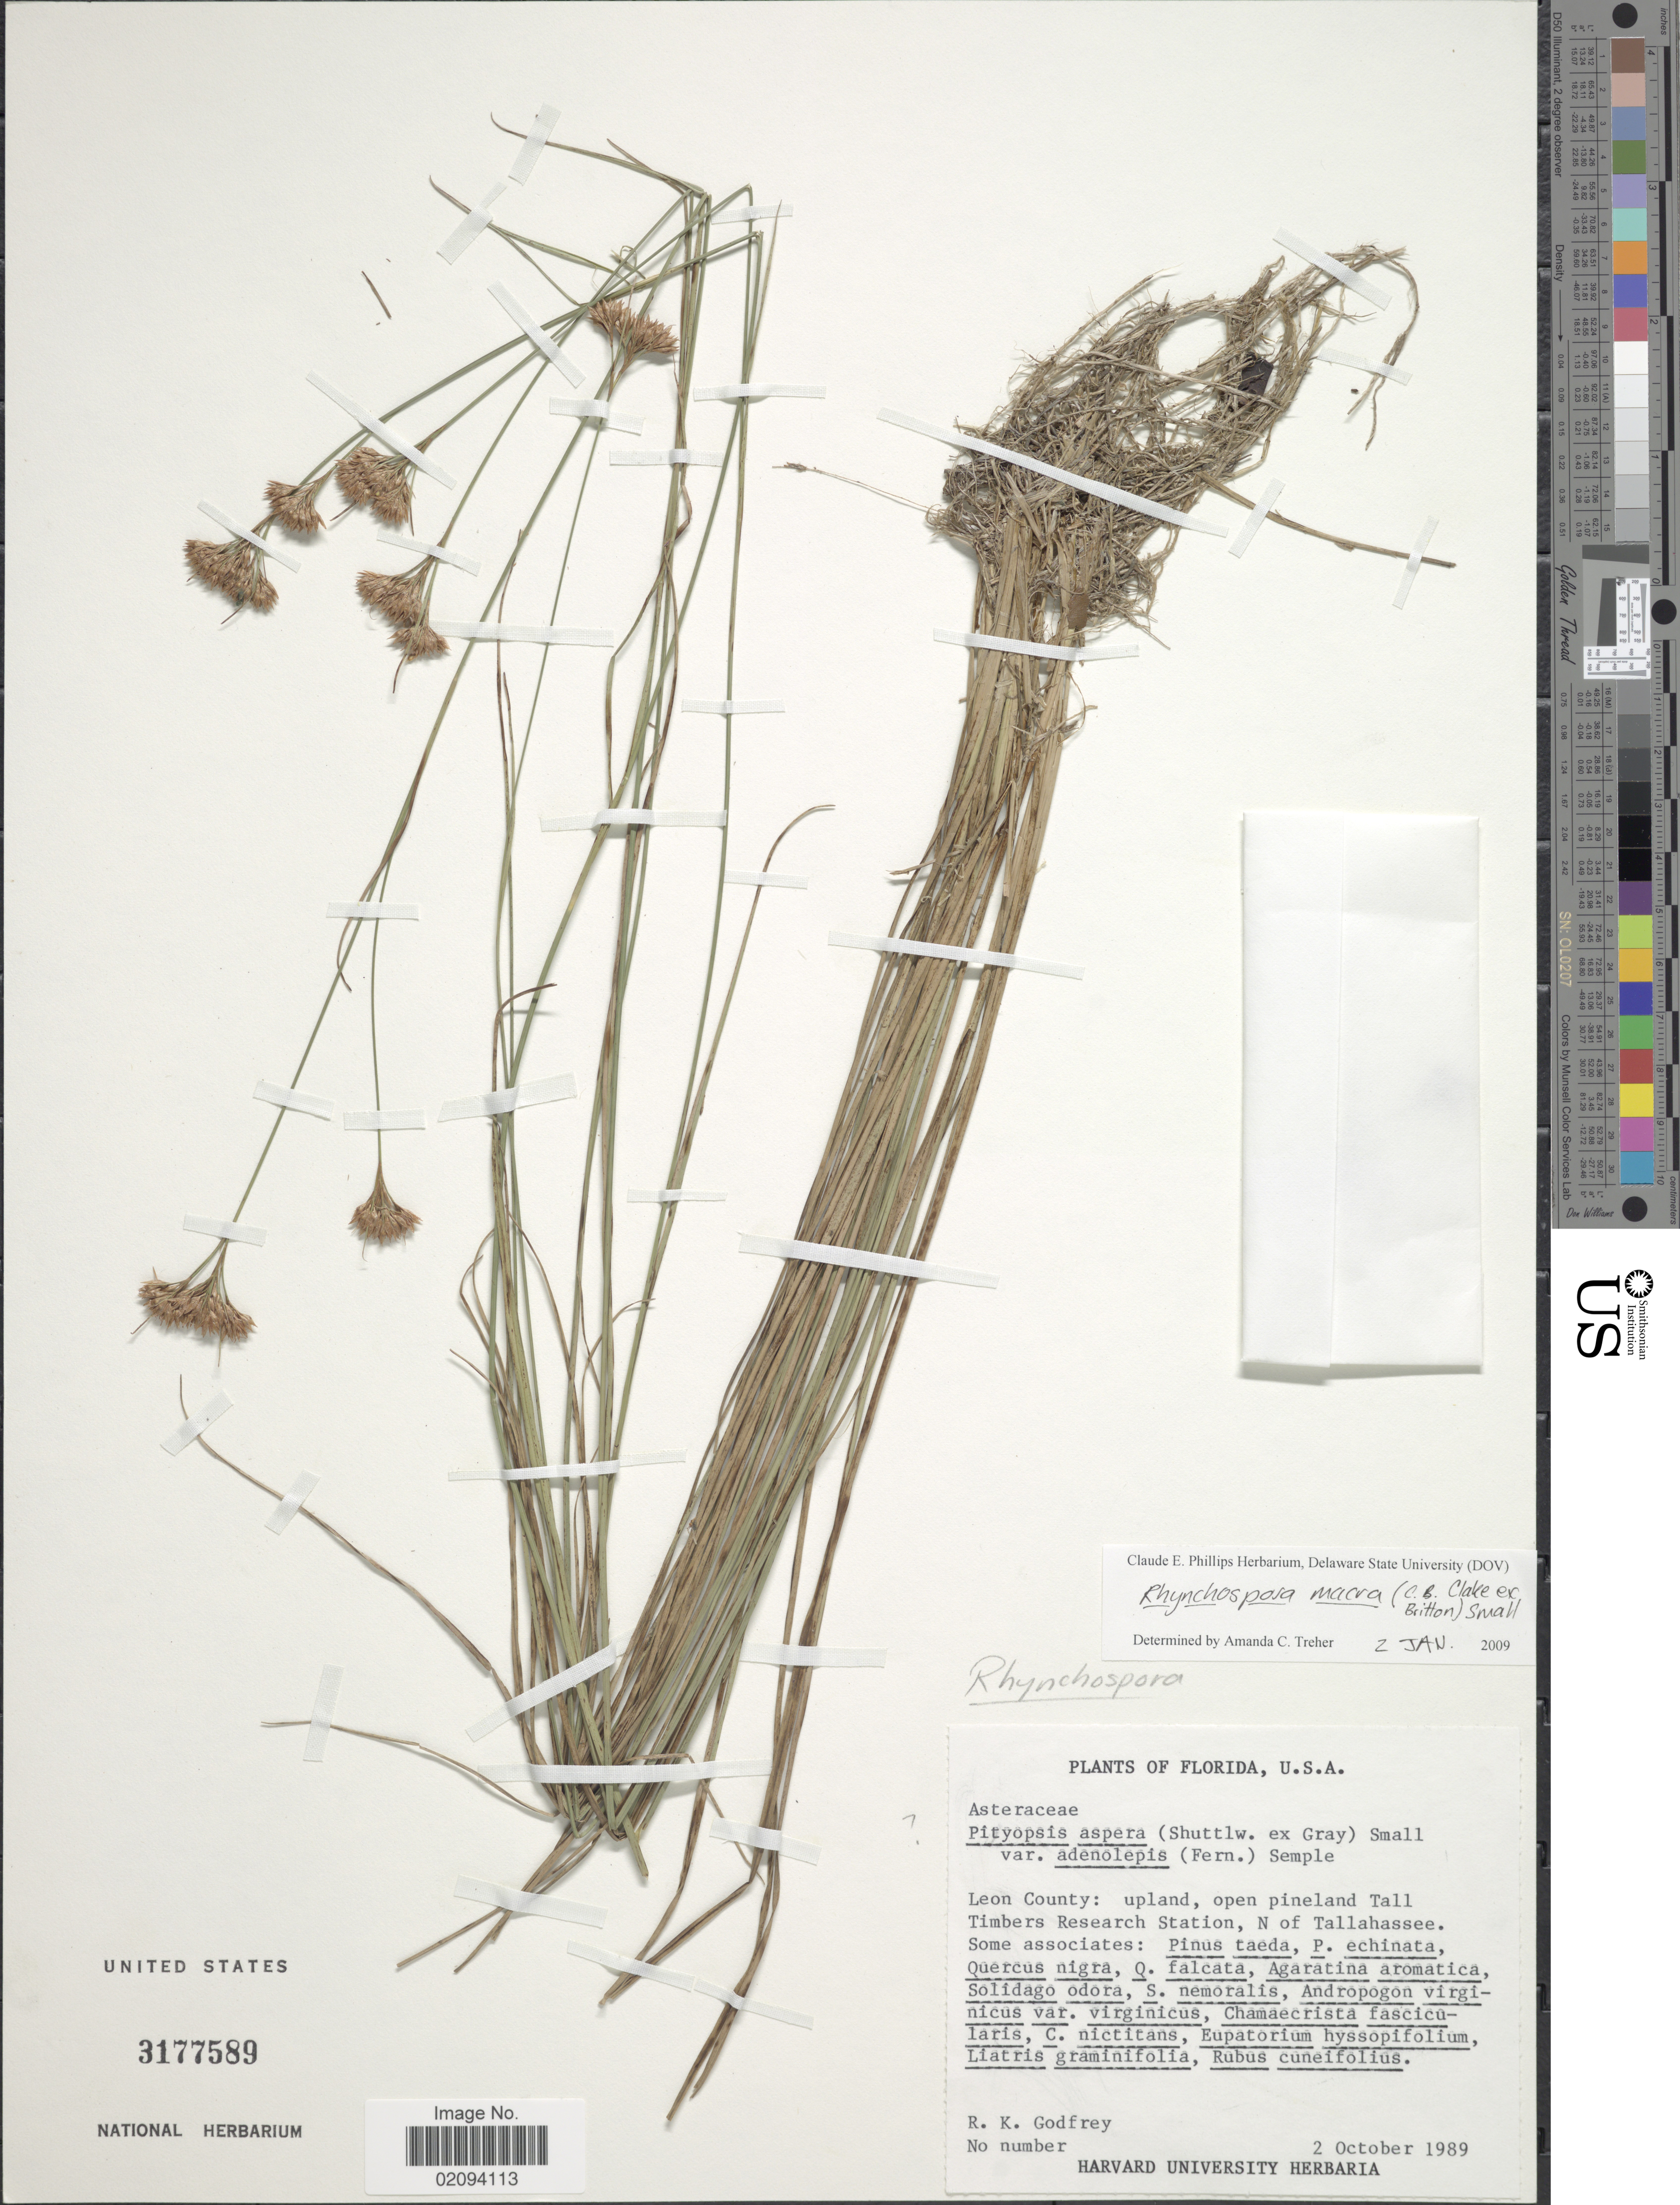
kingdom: Plantae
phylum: Tracheophyta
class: Liliopsida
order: Poales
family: Cyperaceae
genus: Rhynchospora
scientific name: Rhynchospora macra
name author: (C.B. Clarke ex Britton) Small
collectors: R. K. Godfrey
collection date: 1989-10-02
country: United States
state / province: Florida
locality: Leon County: upland, open pineland Tall Timbers Research Station, N of Tallahassee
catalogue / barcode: US 3177589